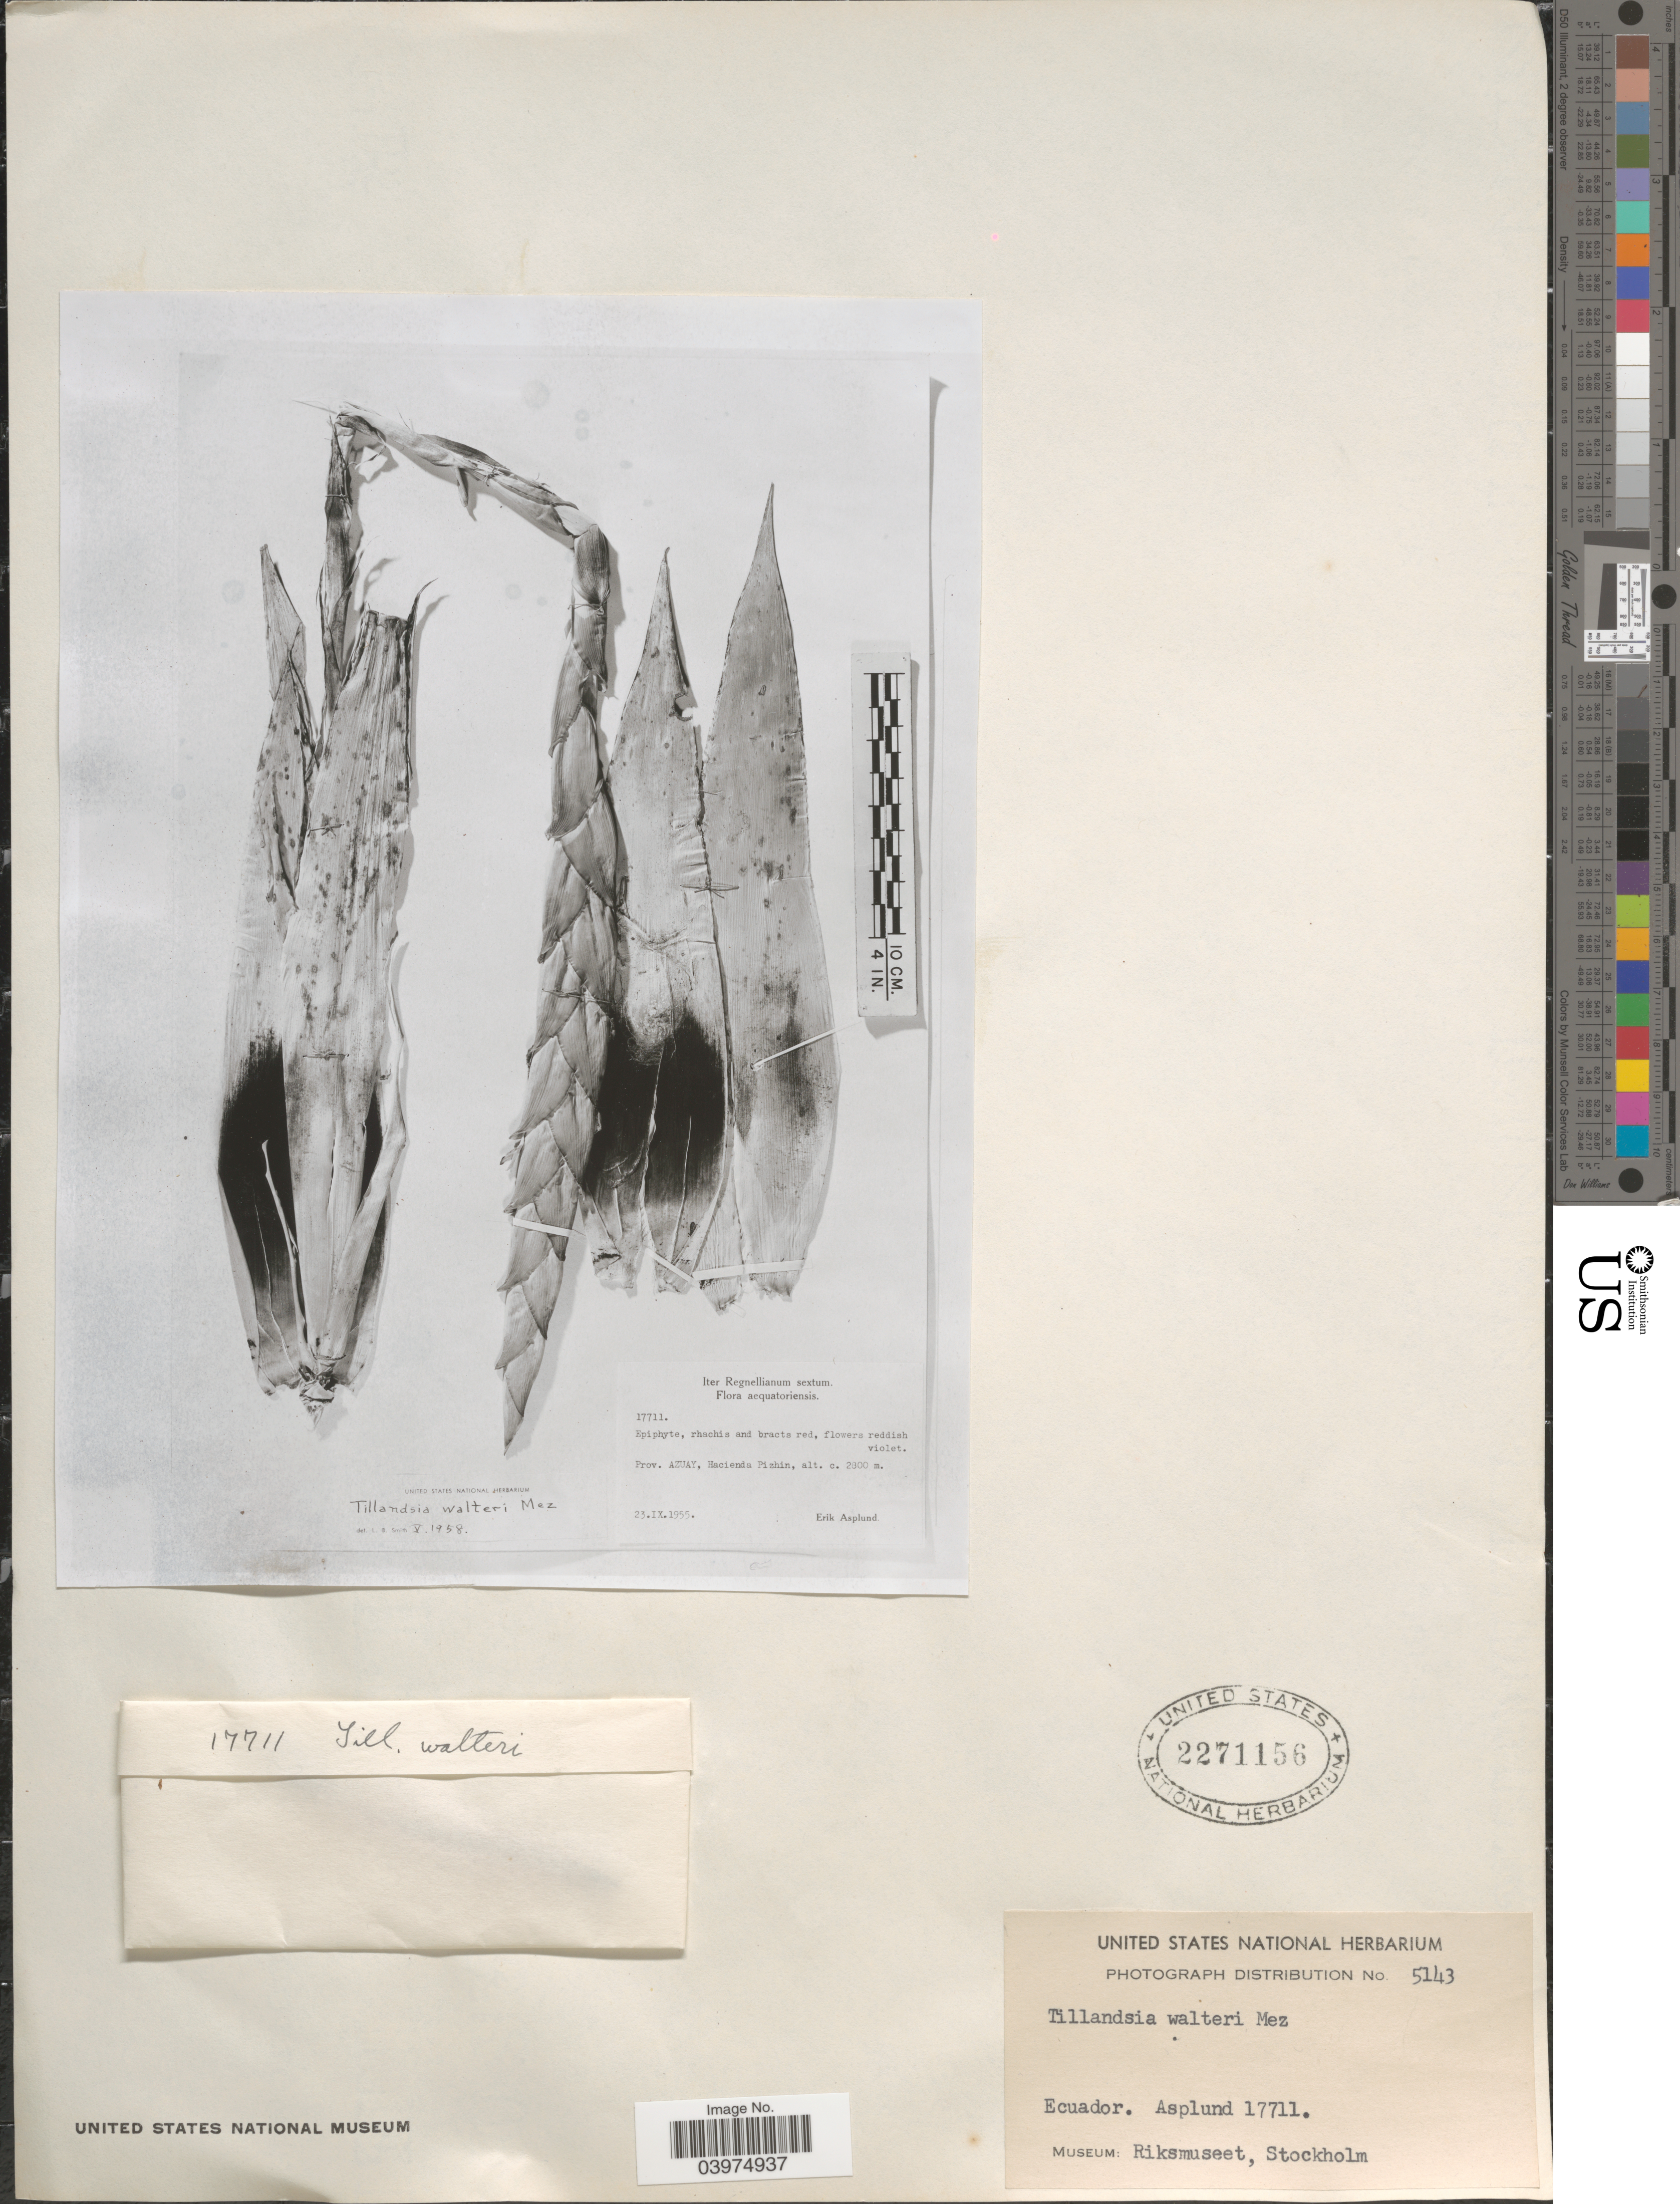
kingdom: Plantae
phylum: Tracheophyta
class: Liliopsida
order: Poales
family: Bromeliaceae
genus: Tillandsia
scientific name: Tillandsia walteri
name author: Mez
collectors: E. Asplund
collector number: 17711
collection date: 1955-09-23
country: Ecuador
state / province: Azuay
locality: Iter Regnellianum sextum. Hacienda Pizhin.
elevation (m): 2800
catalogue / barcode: US 2271156